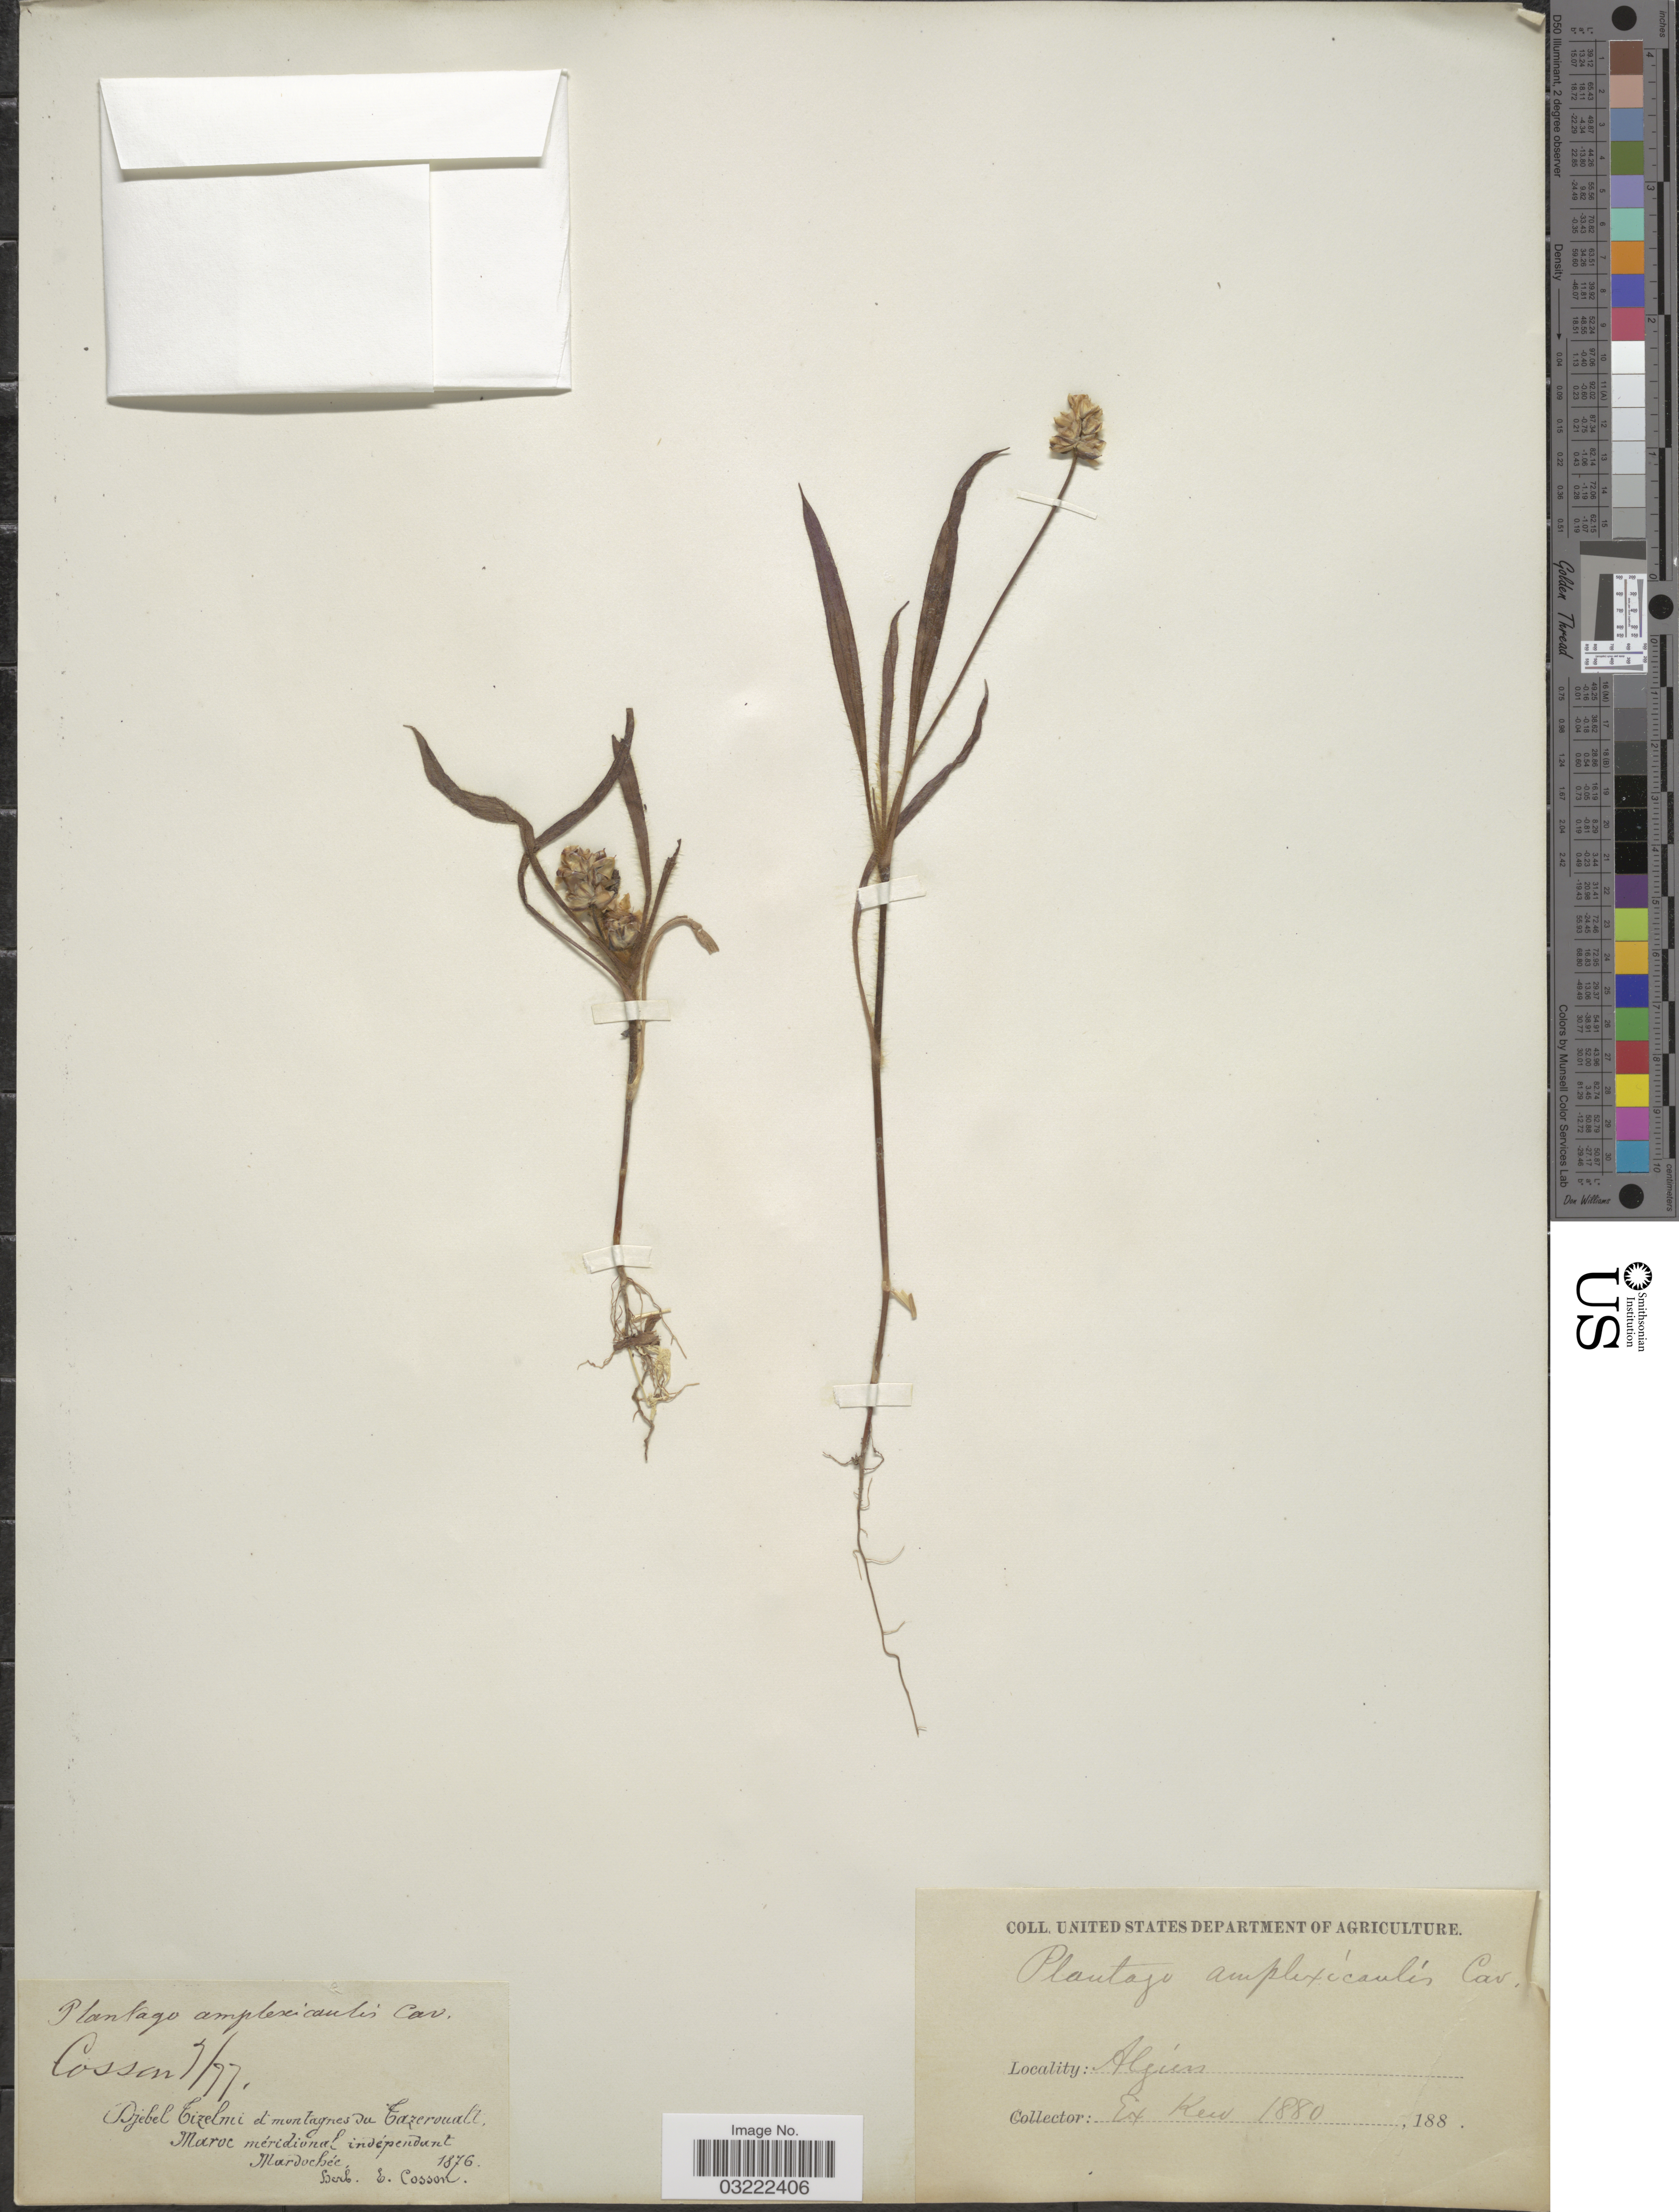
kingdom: Plantae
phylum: Tracheophyta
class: Magnoliopsida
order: Lamiales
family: Plantaginaceae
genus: Plantago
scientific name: Plantago amplexicaulis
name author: Cav.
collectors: E. Cosson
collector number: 7/77*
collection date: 1876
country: Morocco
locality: Djebel Cizelmi d'montagnes du Cazeroualt, Maroc méridional indépendent Mardochée.